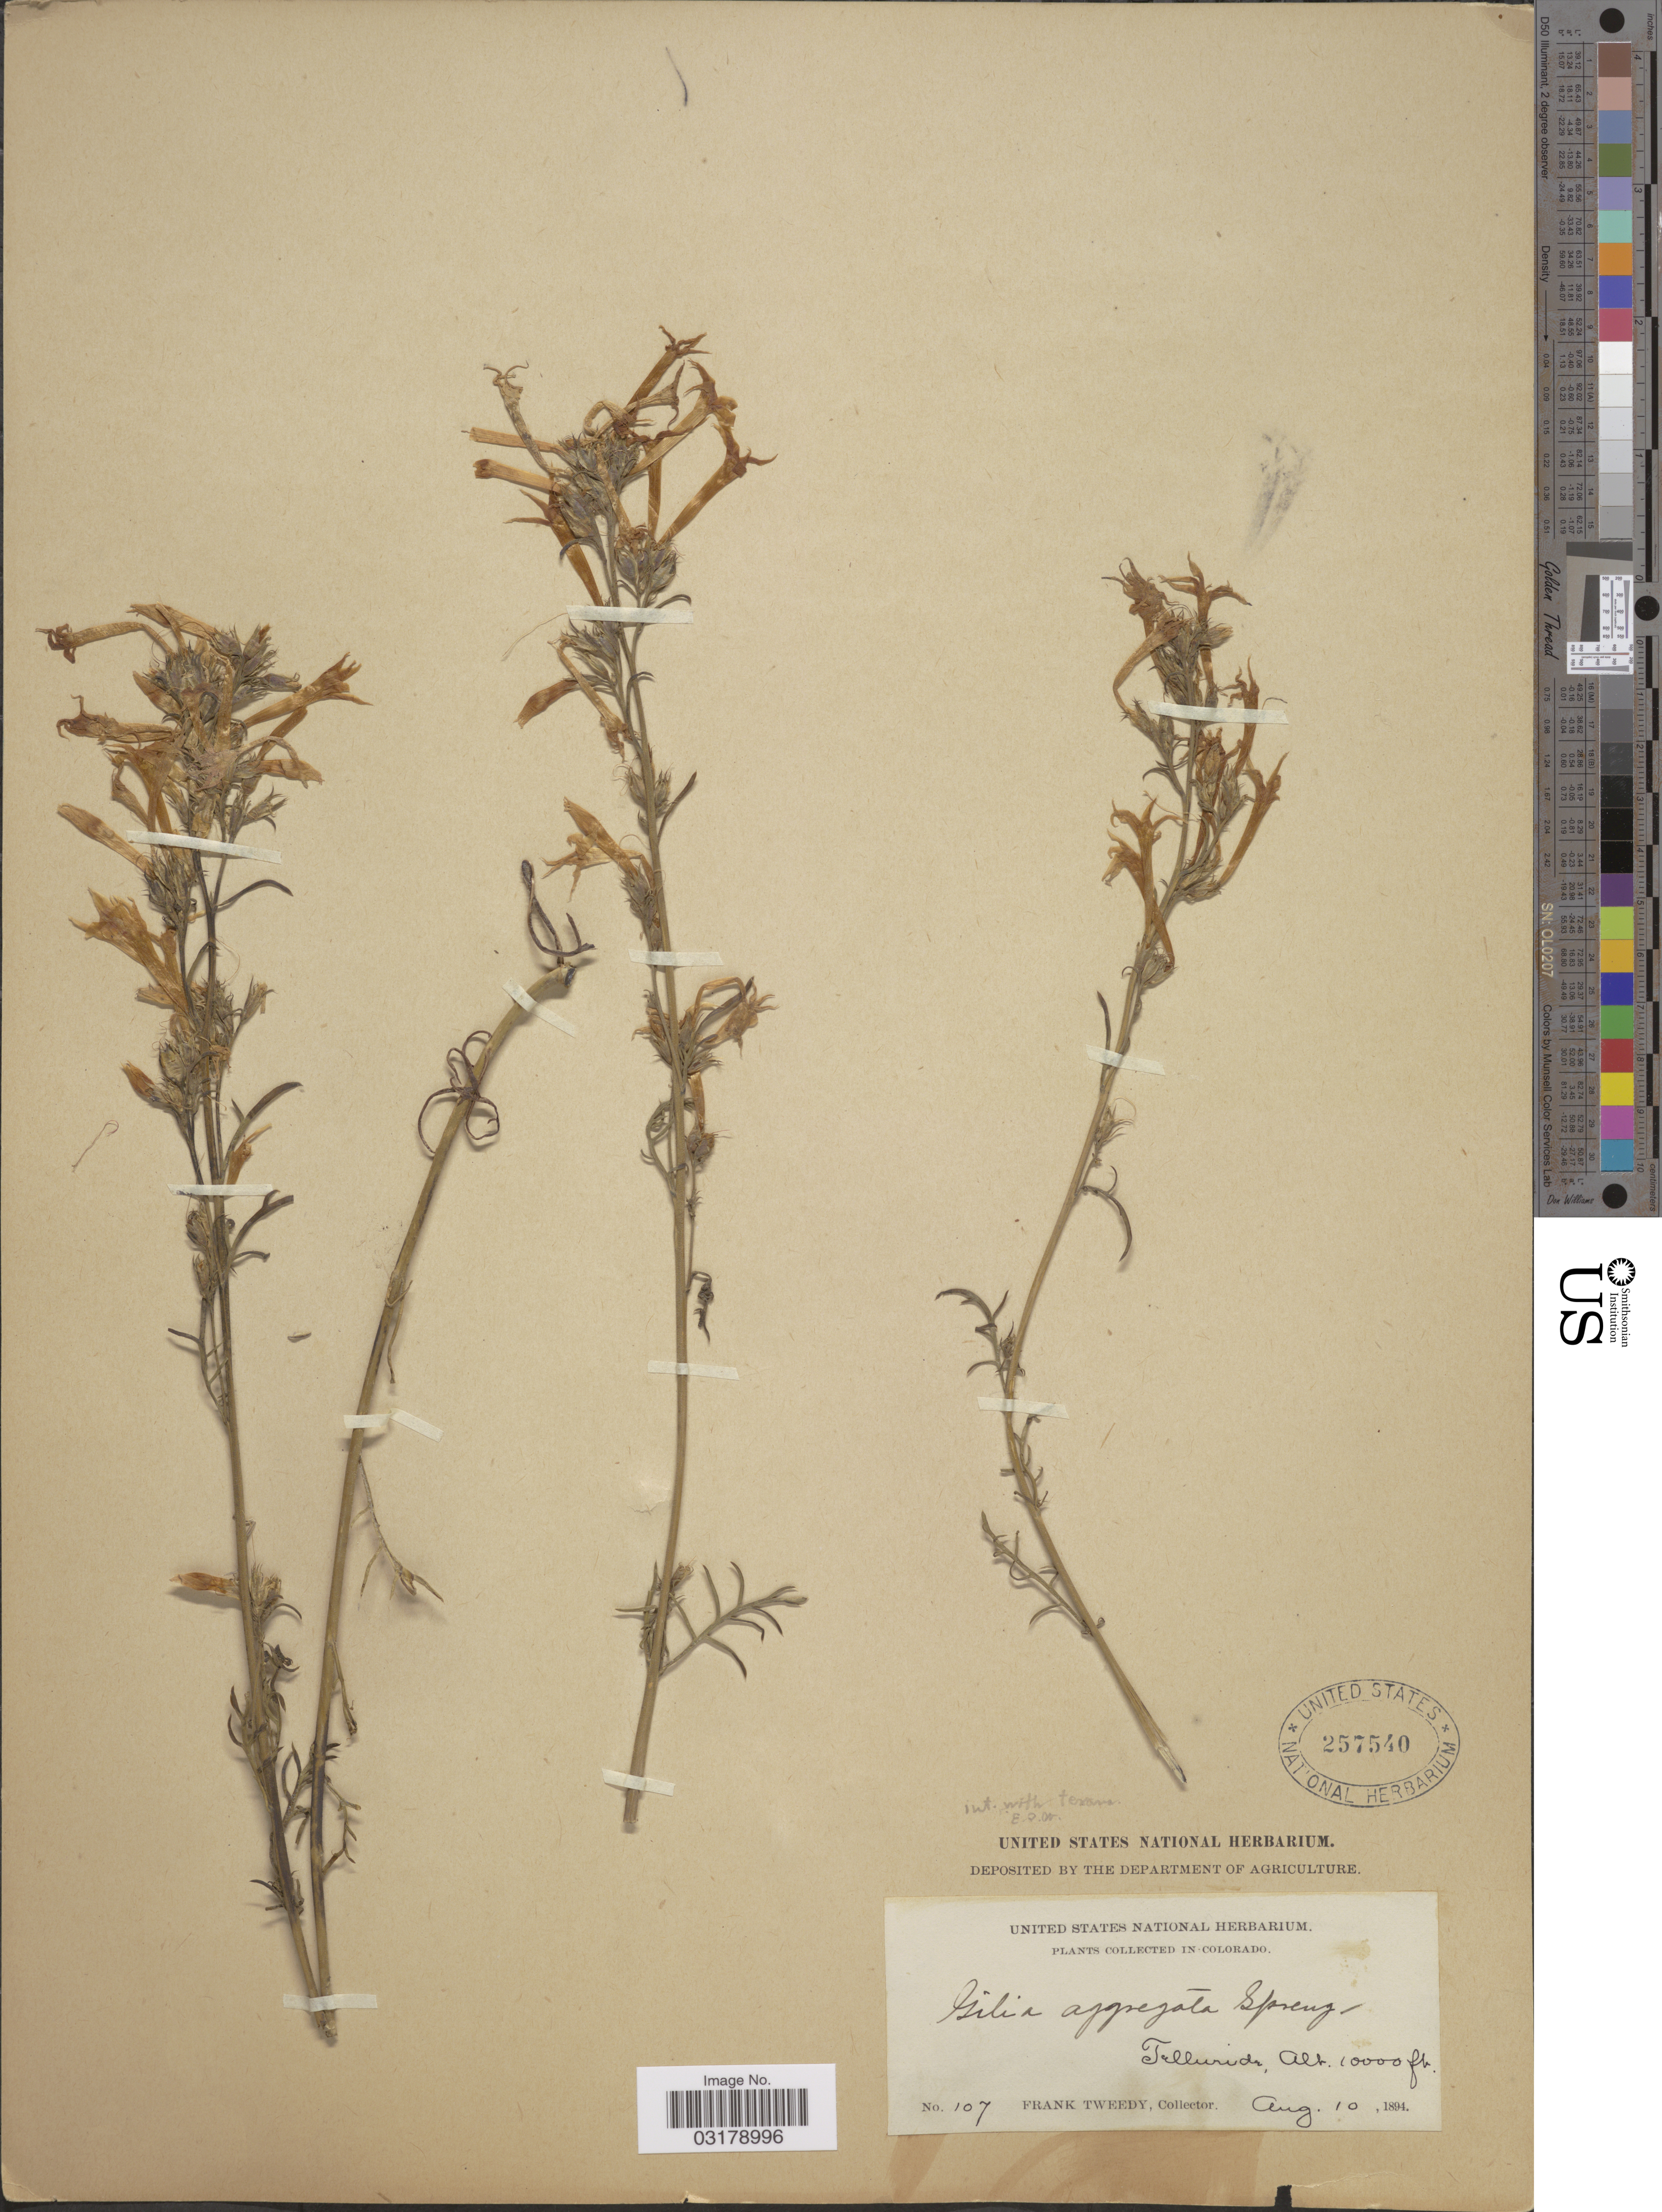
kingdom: Plantae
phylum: Tracheophyta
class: Magnoliopsida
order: Ericales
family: Polemoniaceae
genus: Ipomopsis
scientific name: Ipomopsis aggregata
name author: (Pursh) V.E. Grant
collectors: F. Tweedy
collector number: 107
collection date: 1894-08-10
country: United States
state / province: Colorado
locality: Telluride.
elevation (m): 3048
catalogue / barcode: US 257540